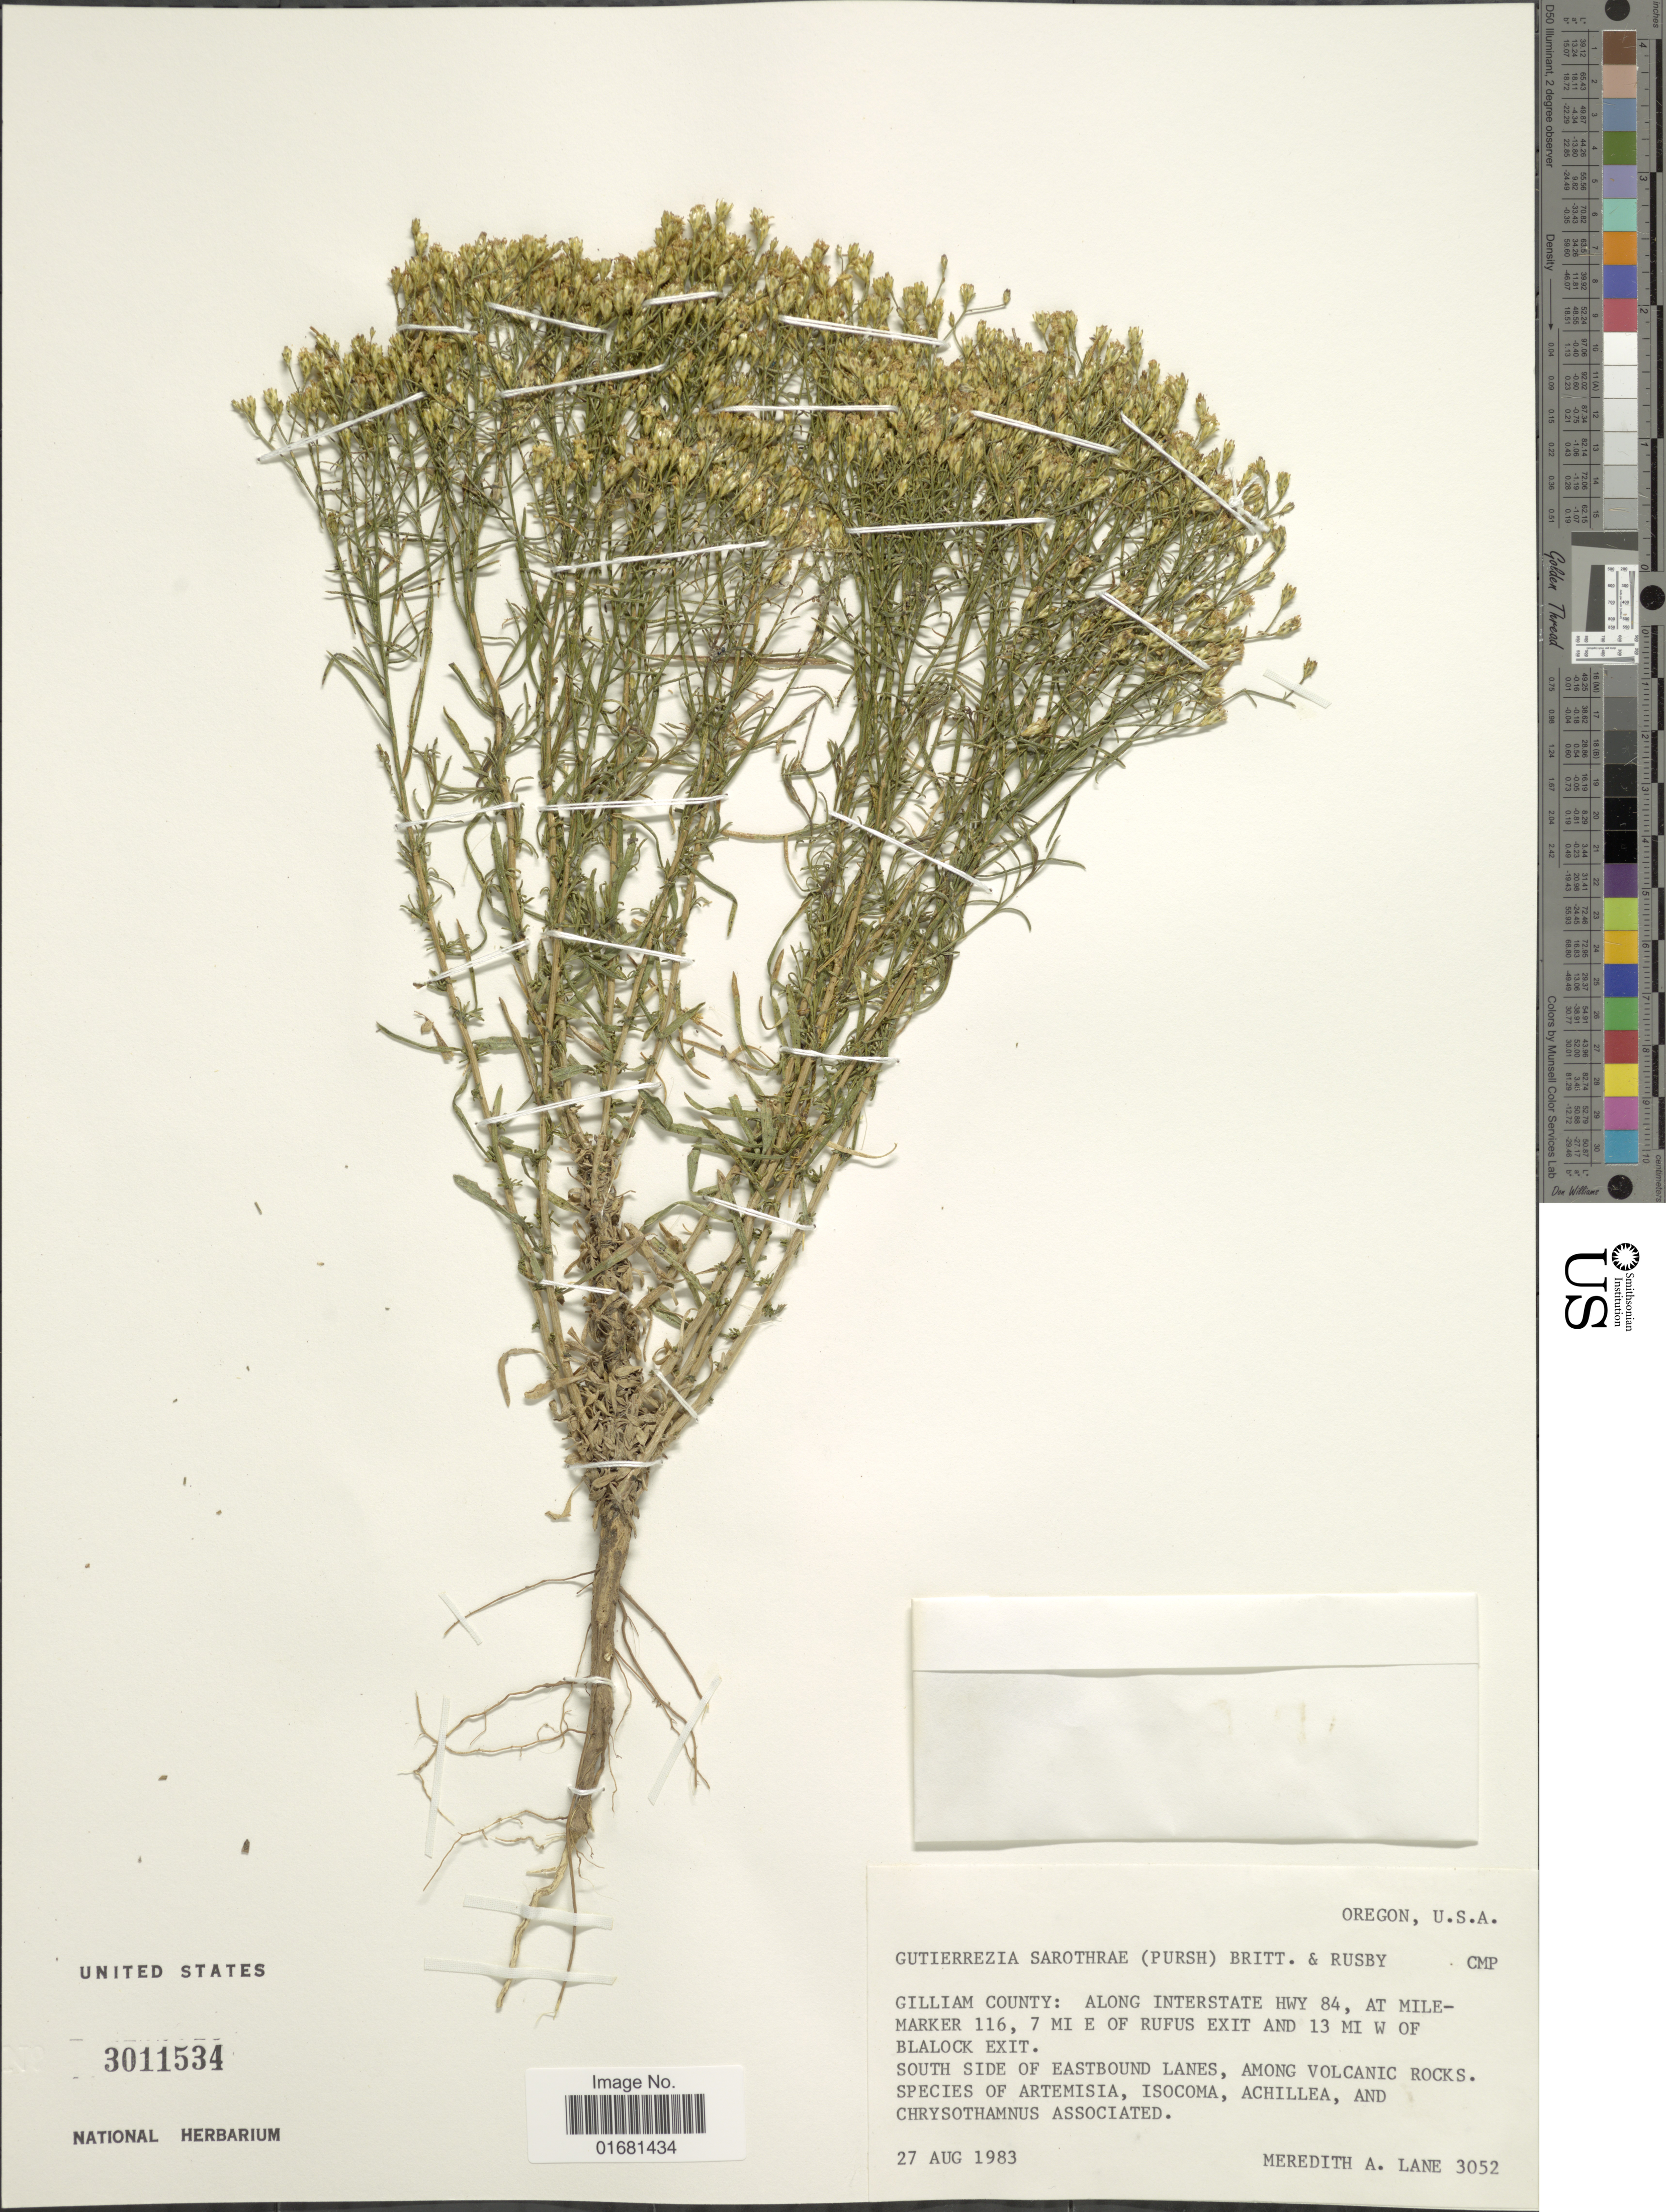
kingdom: Plantae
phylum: Tracheophyta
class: Magnoliopsida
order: Asterales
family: Asteraceae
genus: Gutierrezia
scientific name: Gutierrezia sarothrae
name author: (Pursh) Britton & Rusby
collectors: M. A. Lane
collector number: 3052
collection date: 1983-08-27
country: United States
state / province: Oregon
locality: Oregon. U. S. A. Gilliam County: Along interstate Hwy 84, at milemaker 116, 7 mi E of Rufus exit and 13 mi W of Blalock Exit.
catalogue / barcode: US 3011534